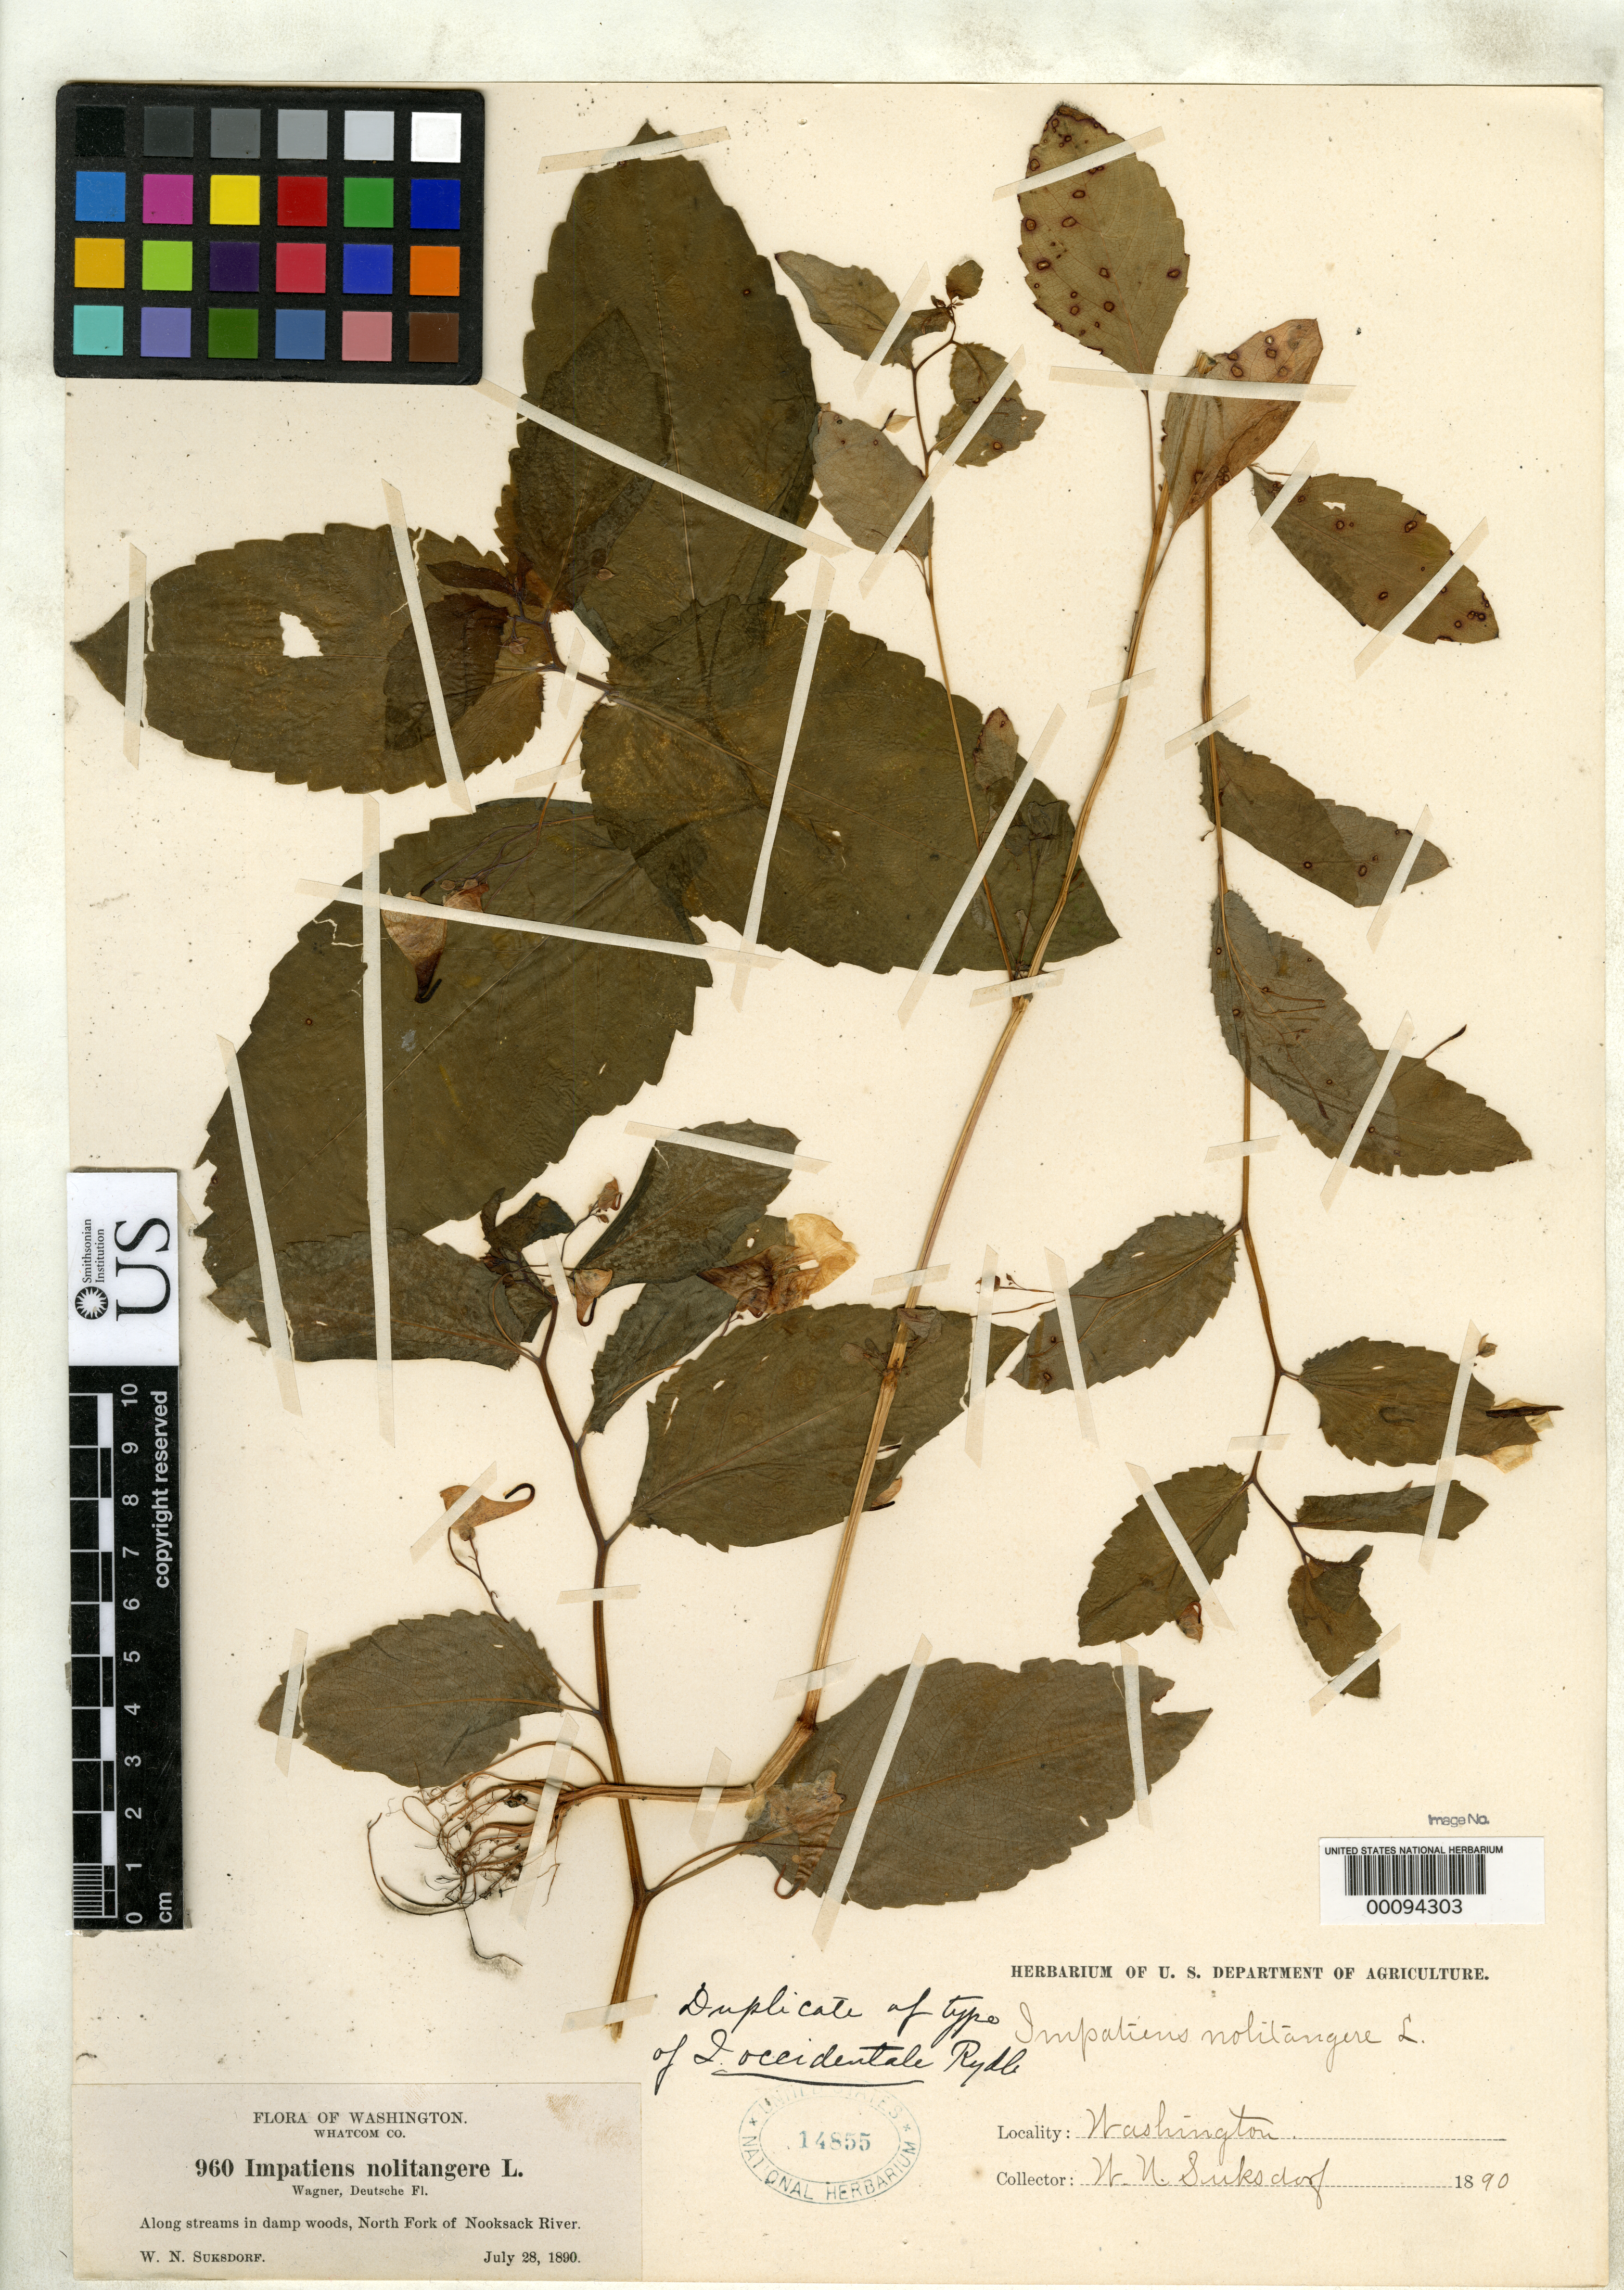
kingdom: Plantae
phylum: Tracheophyta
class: Magnoliopsida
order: Ericales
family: Balsaminaceae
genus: Impatiens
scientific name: Impatiens occidentalis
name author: Rydb.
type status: Isotype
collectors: W. N. Suksdorf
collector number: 960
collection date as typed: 28 Jul 1890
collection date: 1890-07-28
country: United States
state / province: Washington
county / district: Whatcom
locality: North fork of Nooksack River.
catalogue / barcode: US 14855